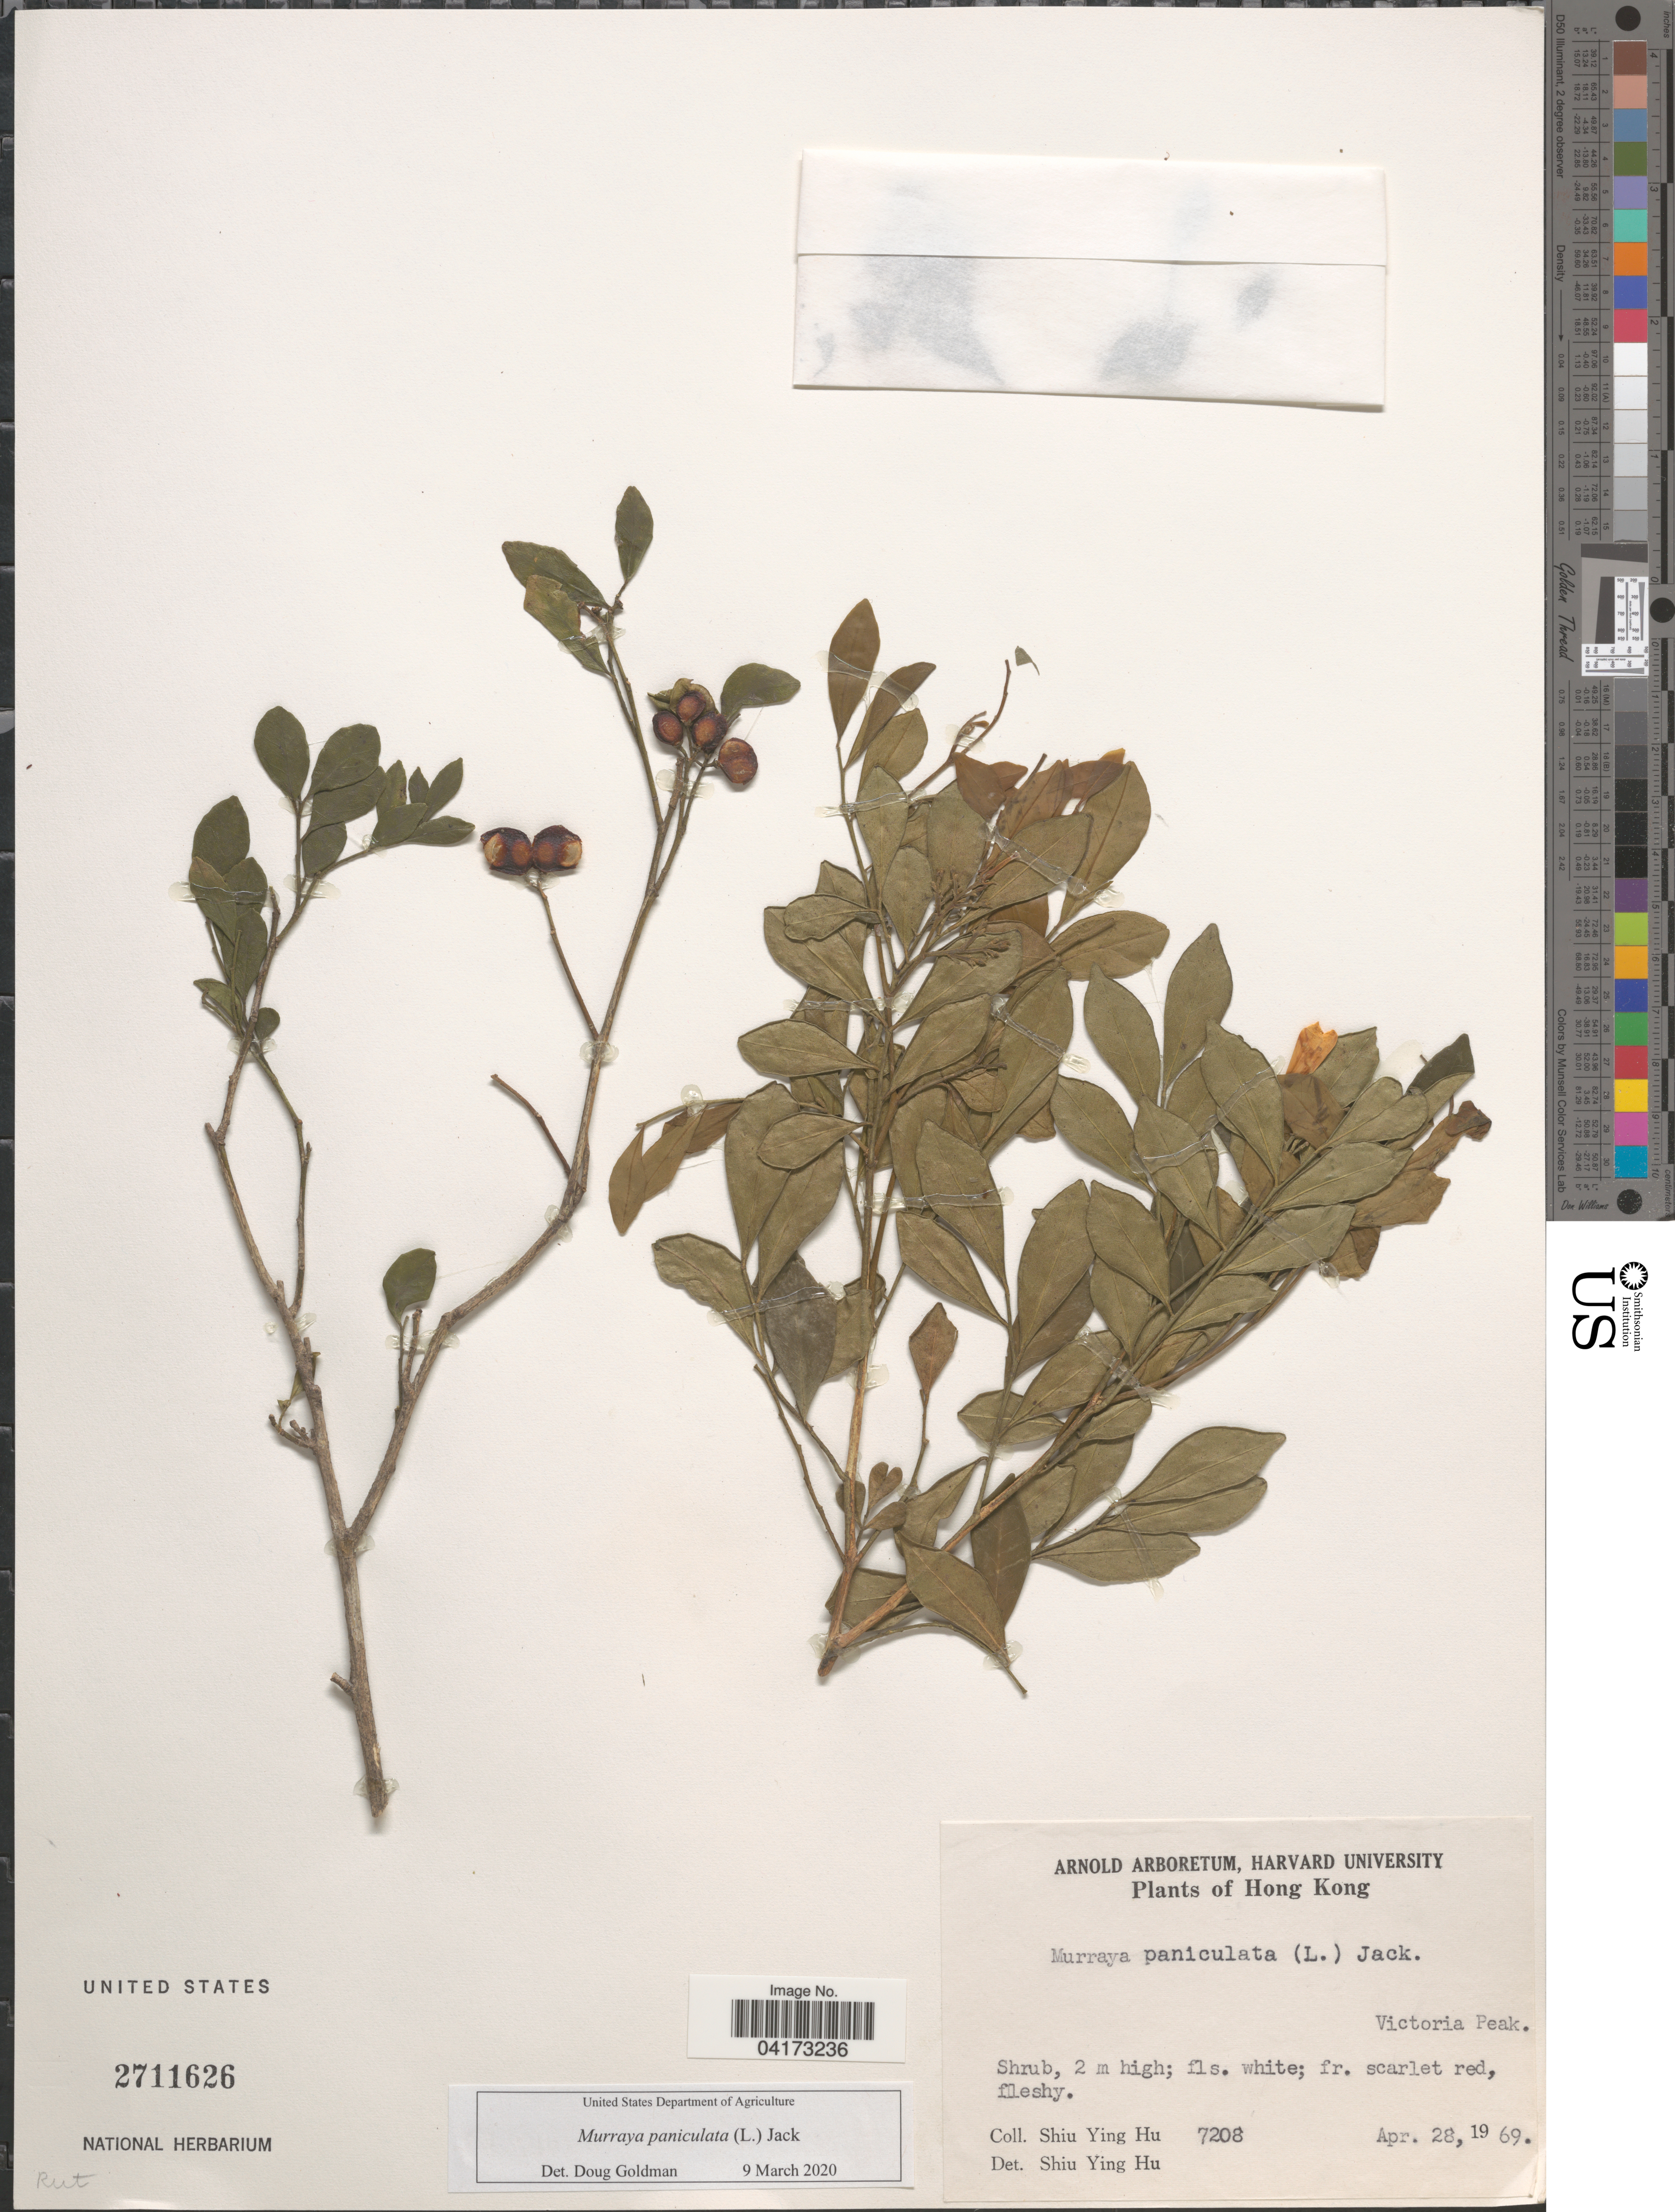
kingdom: Plantae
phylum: Tracheophyta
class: Magnoliopsida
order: Sapindales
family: Rutaceae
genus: Murraya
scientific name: Murraya paniculata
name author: (L.) Jack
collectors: S. Y. Hu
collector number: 7208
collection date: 1969-04-28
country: China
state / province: Hong Kong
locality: Victoria Peak.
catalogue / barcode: US 2711626